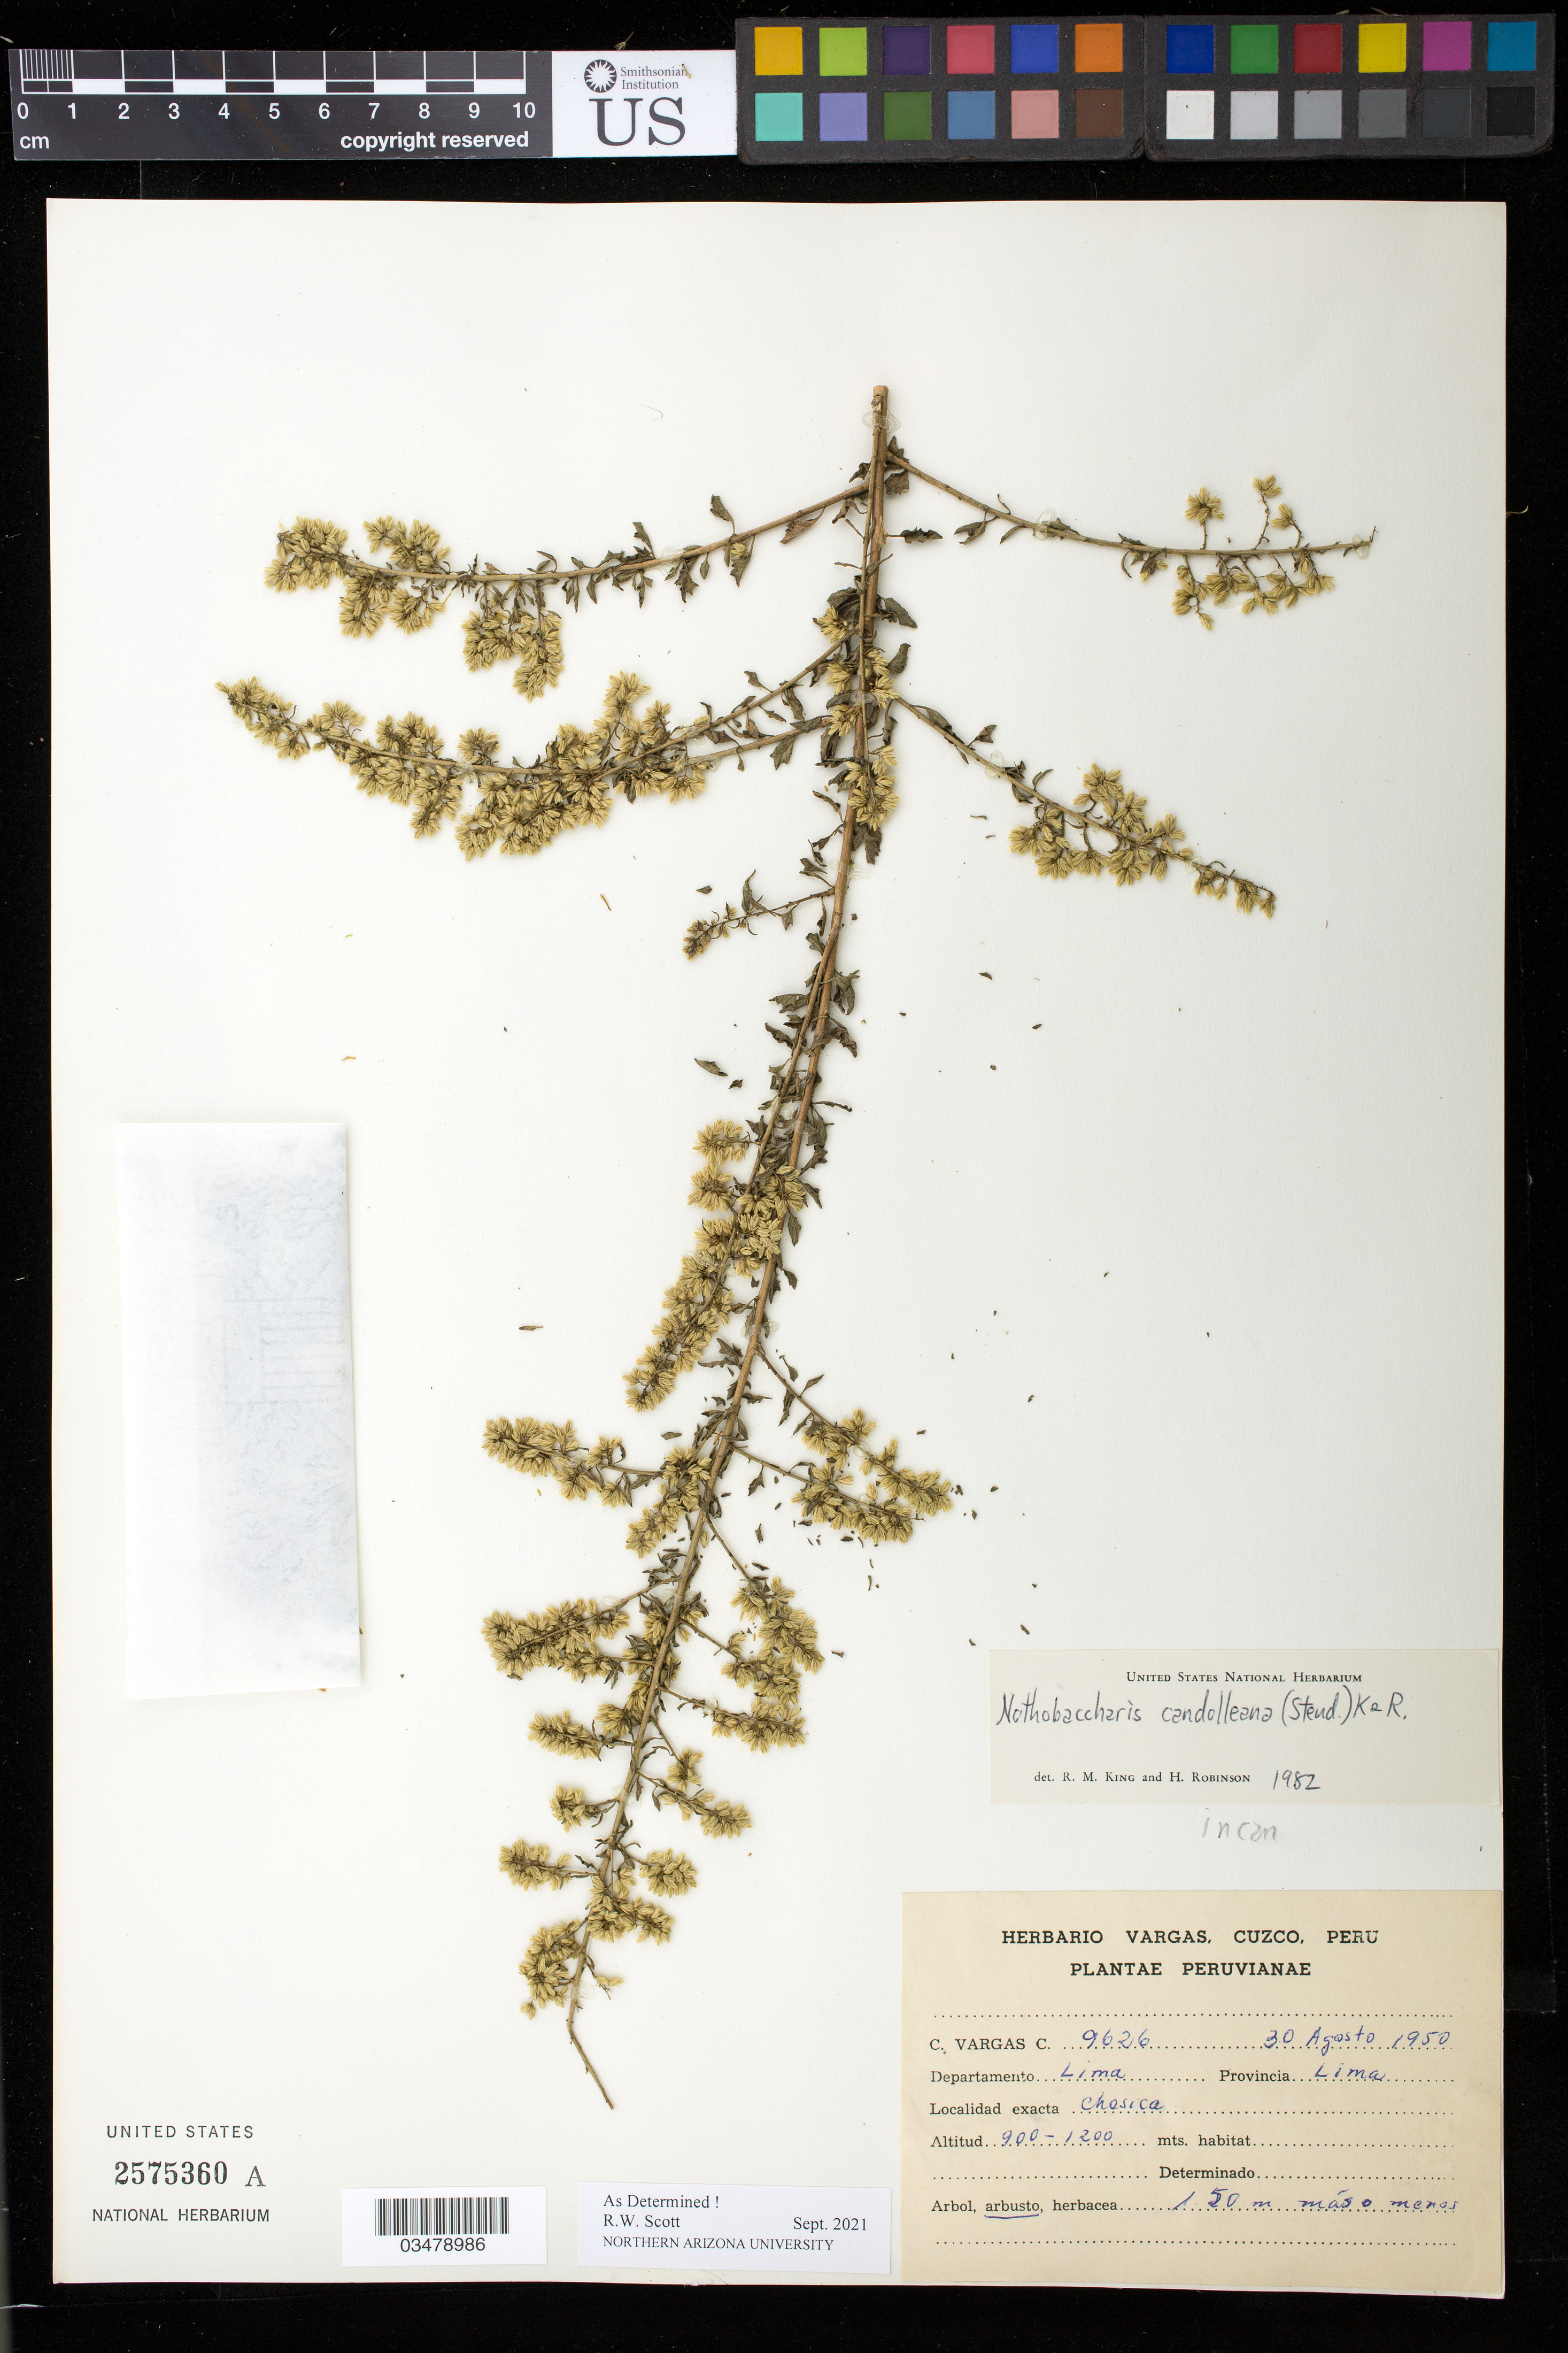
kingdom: Plantae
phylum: Tracheophyta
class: Magnoliopsida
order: Asterales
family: Asteraceae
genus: Nothobaccharis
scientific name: Nothobaccharis candolleana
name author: (Steud.) R.M. King & H. Rob.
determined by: Scott, R. W.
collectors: C. Vargas Calderón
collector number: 9626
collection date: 1950-08-30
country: Peru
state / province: Lima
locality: Departamento Lima, Provincia Lima. Chosica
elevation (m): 900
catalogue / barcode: US 2575360A